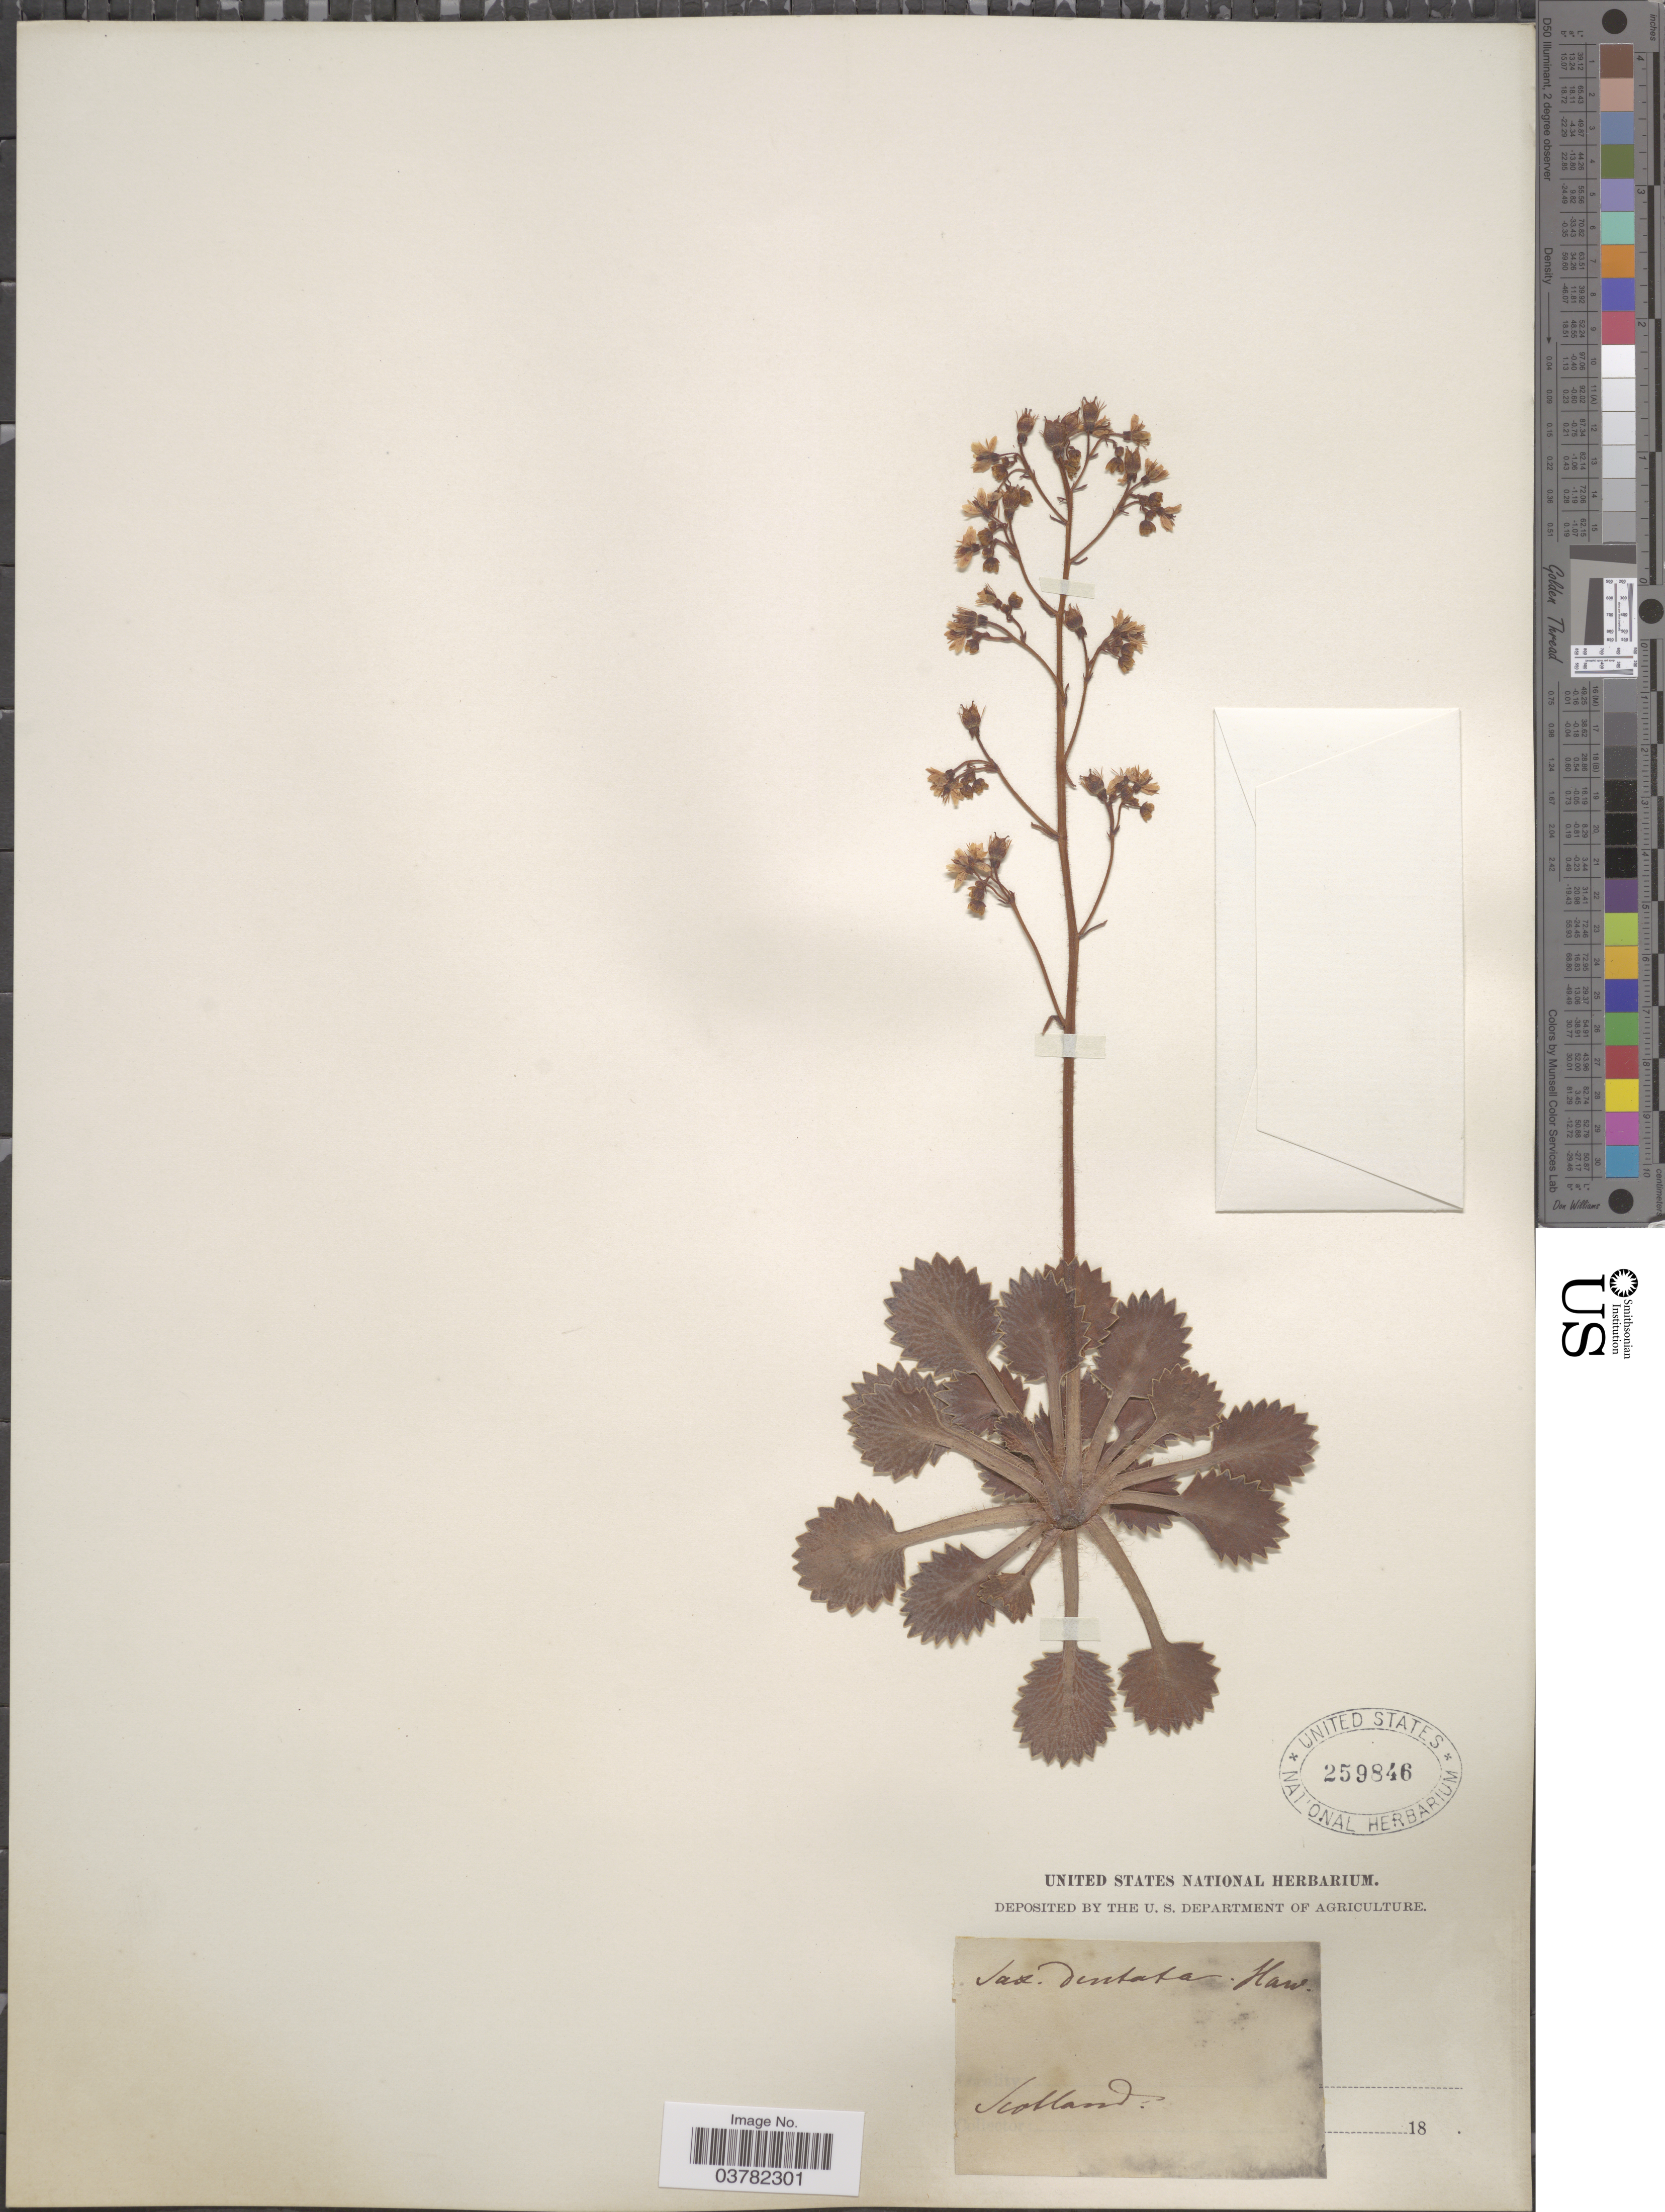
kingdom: Plantae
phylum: Tracheophyta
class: Magnoliopsida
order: Saxifragales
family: Saxifragaceae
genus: Saxifraga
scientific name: Saxifraga dentata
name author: Link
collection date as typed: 18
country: United Kingdom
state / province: Scotland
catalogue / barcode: US 259846